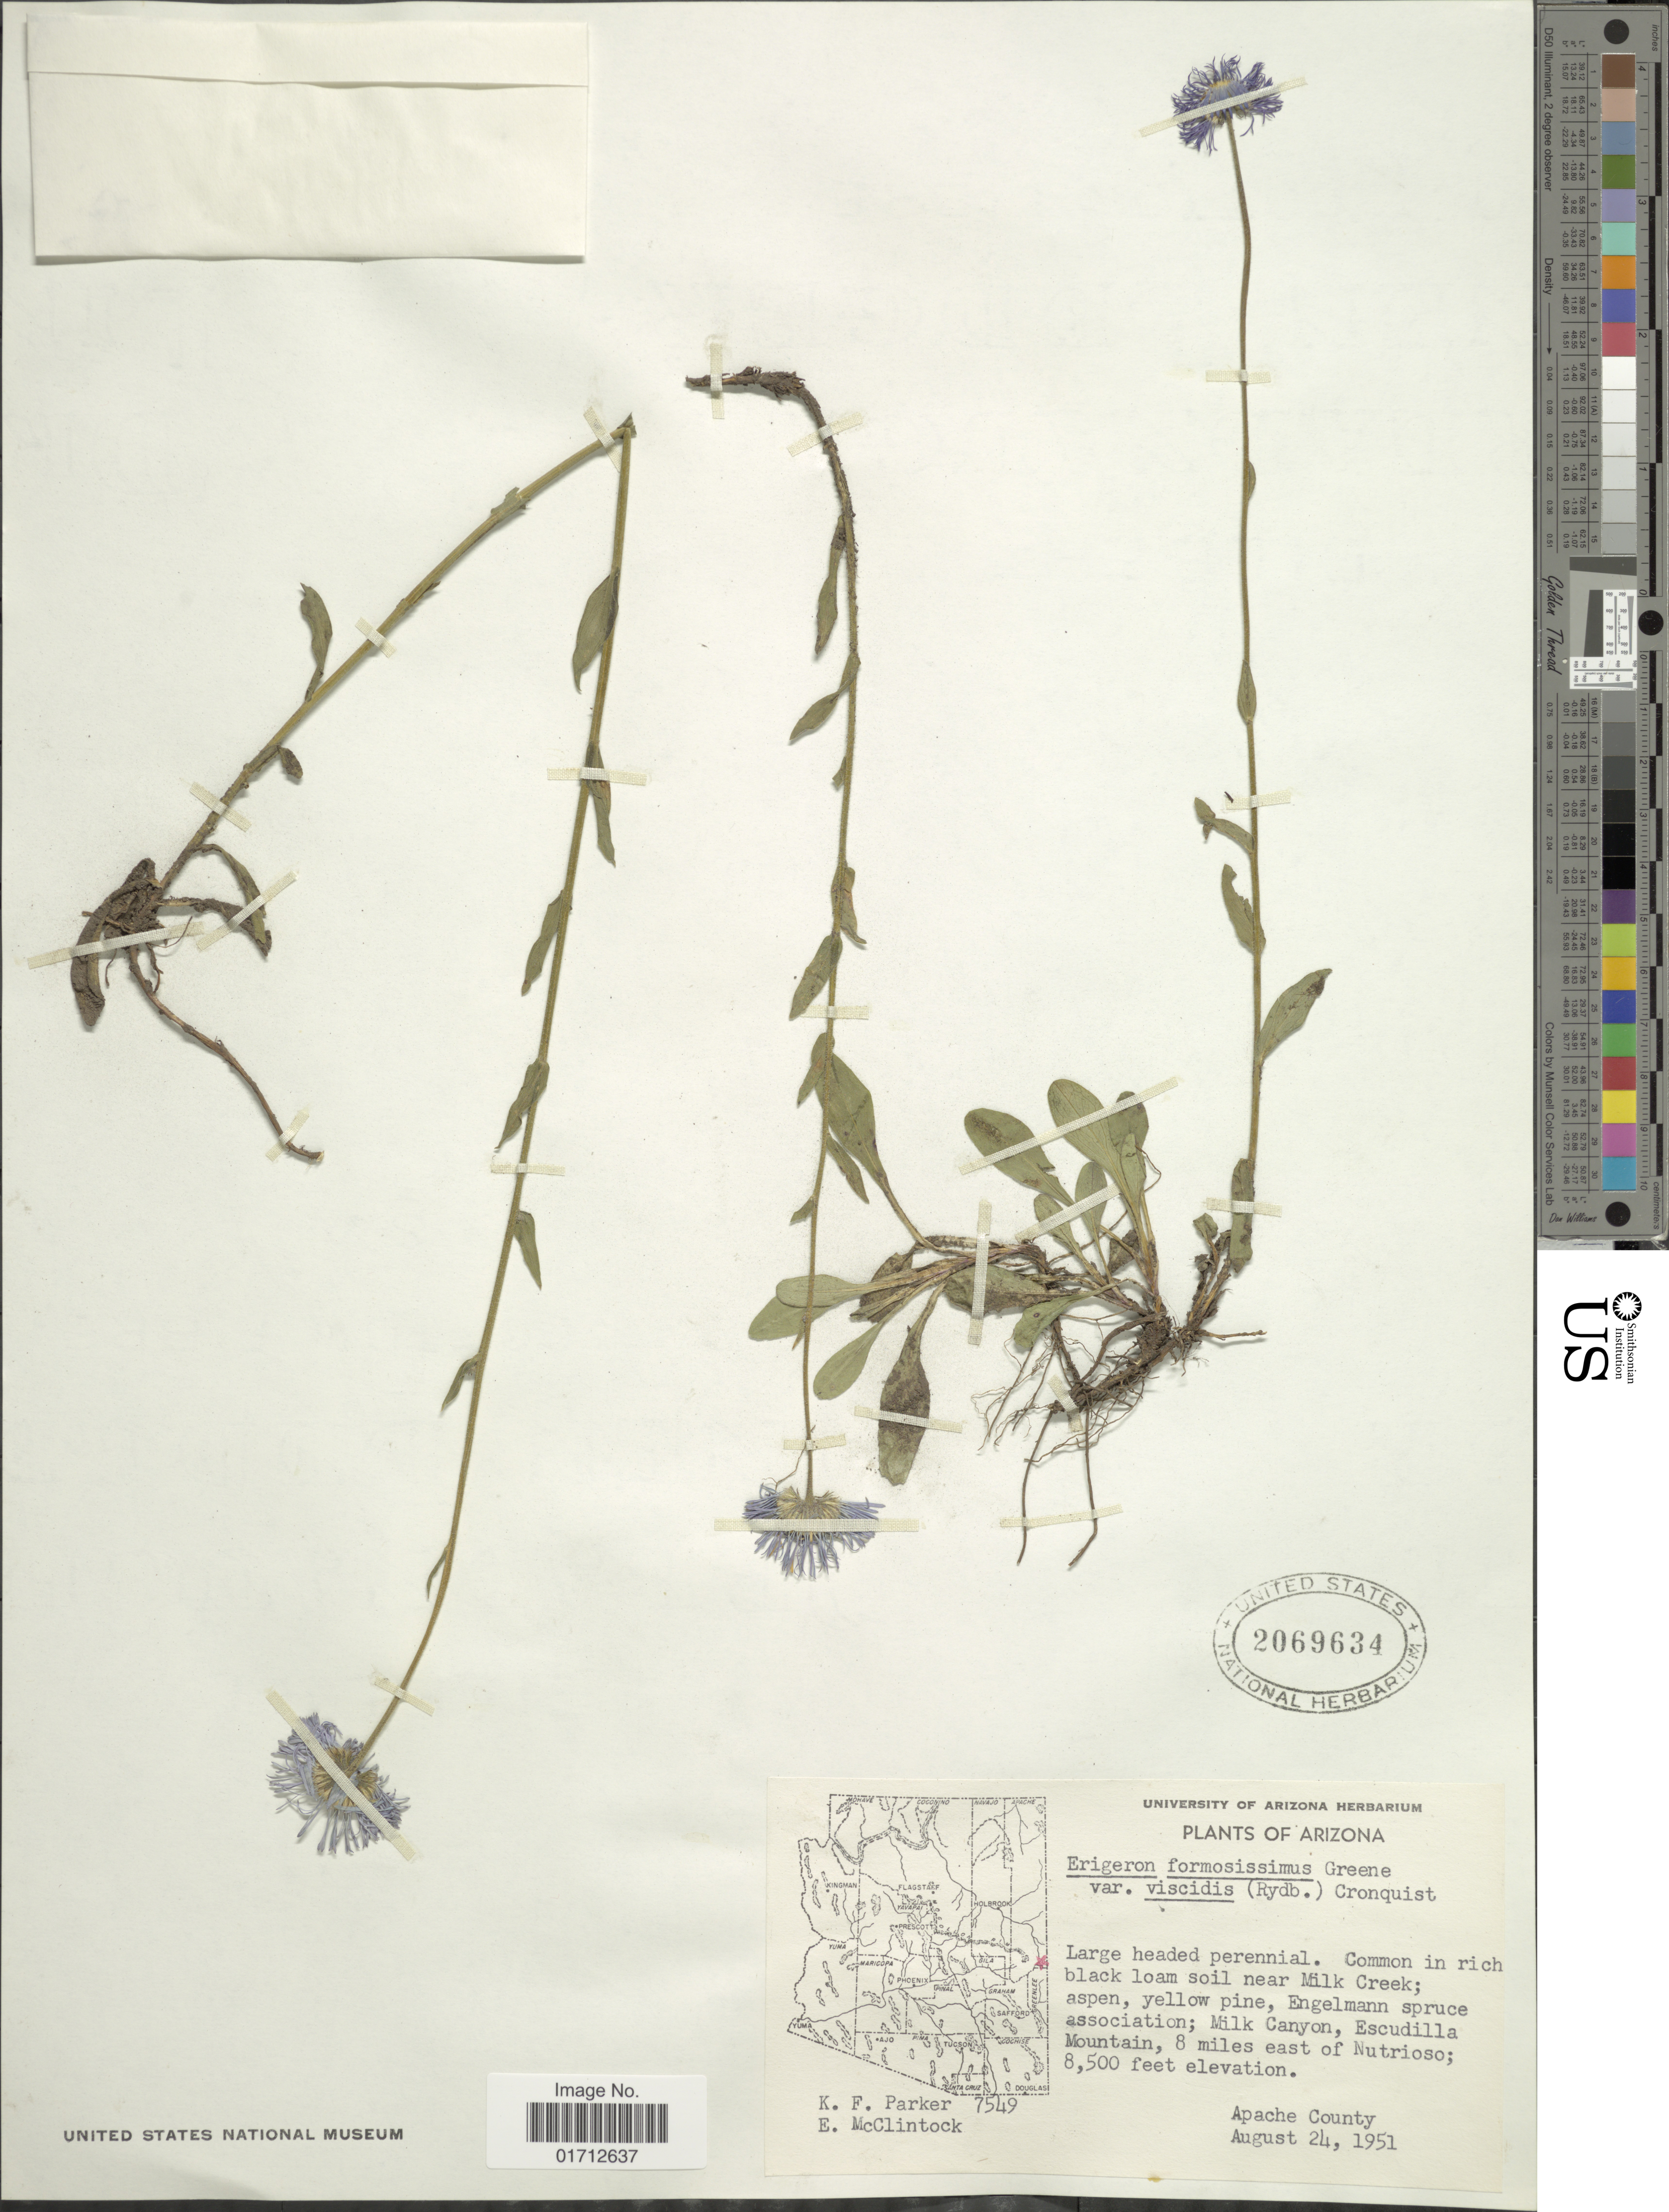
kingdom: Plantae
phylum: Tracheophyta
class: Magnoliopsida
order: Asterales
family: Asteraceae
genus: Erigeron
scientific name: Erigeron formosissimus var. viscidus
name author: (Rydb.) Cronq.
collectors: K. F. Parker & E. McClintock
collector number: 7549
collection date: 1951-08-24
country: United States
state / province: Arizona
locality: Near Milk Creek, Milk Canyon, Escudilla Mountain, 8 miles east of Nutrioso, Apache County.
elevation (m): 2591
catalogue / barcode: US 2069634